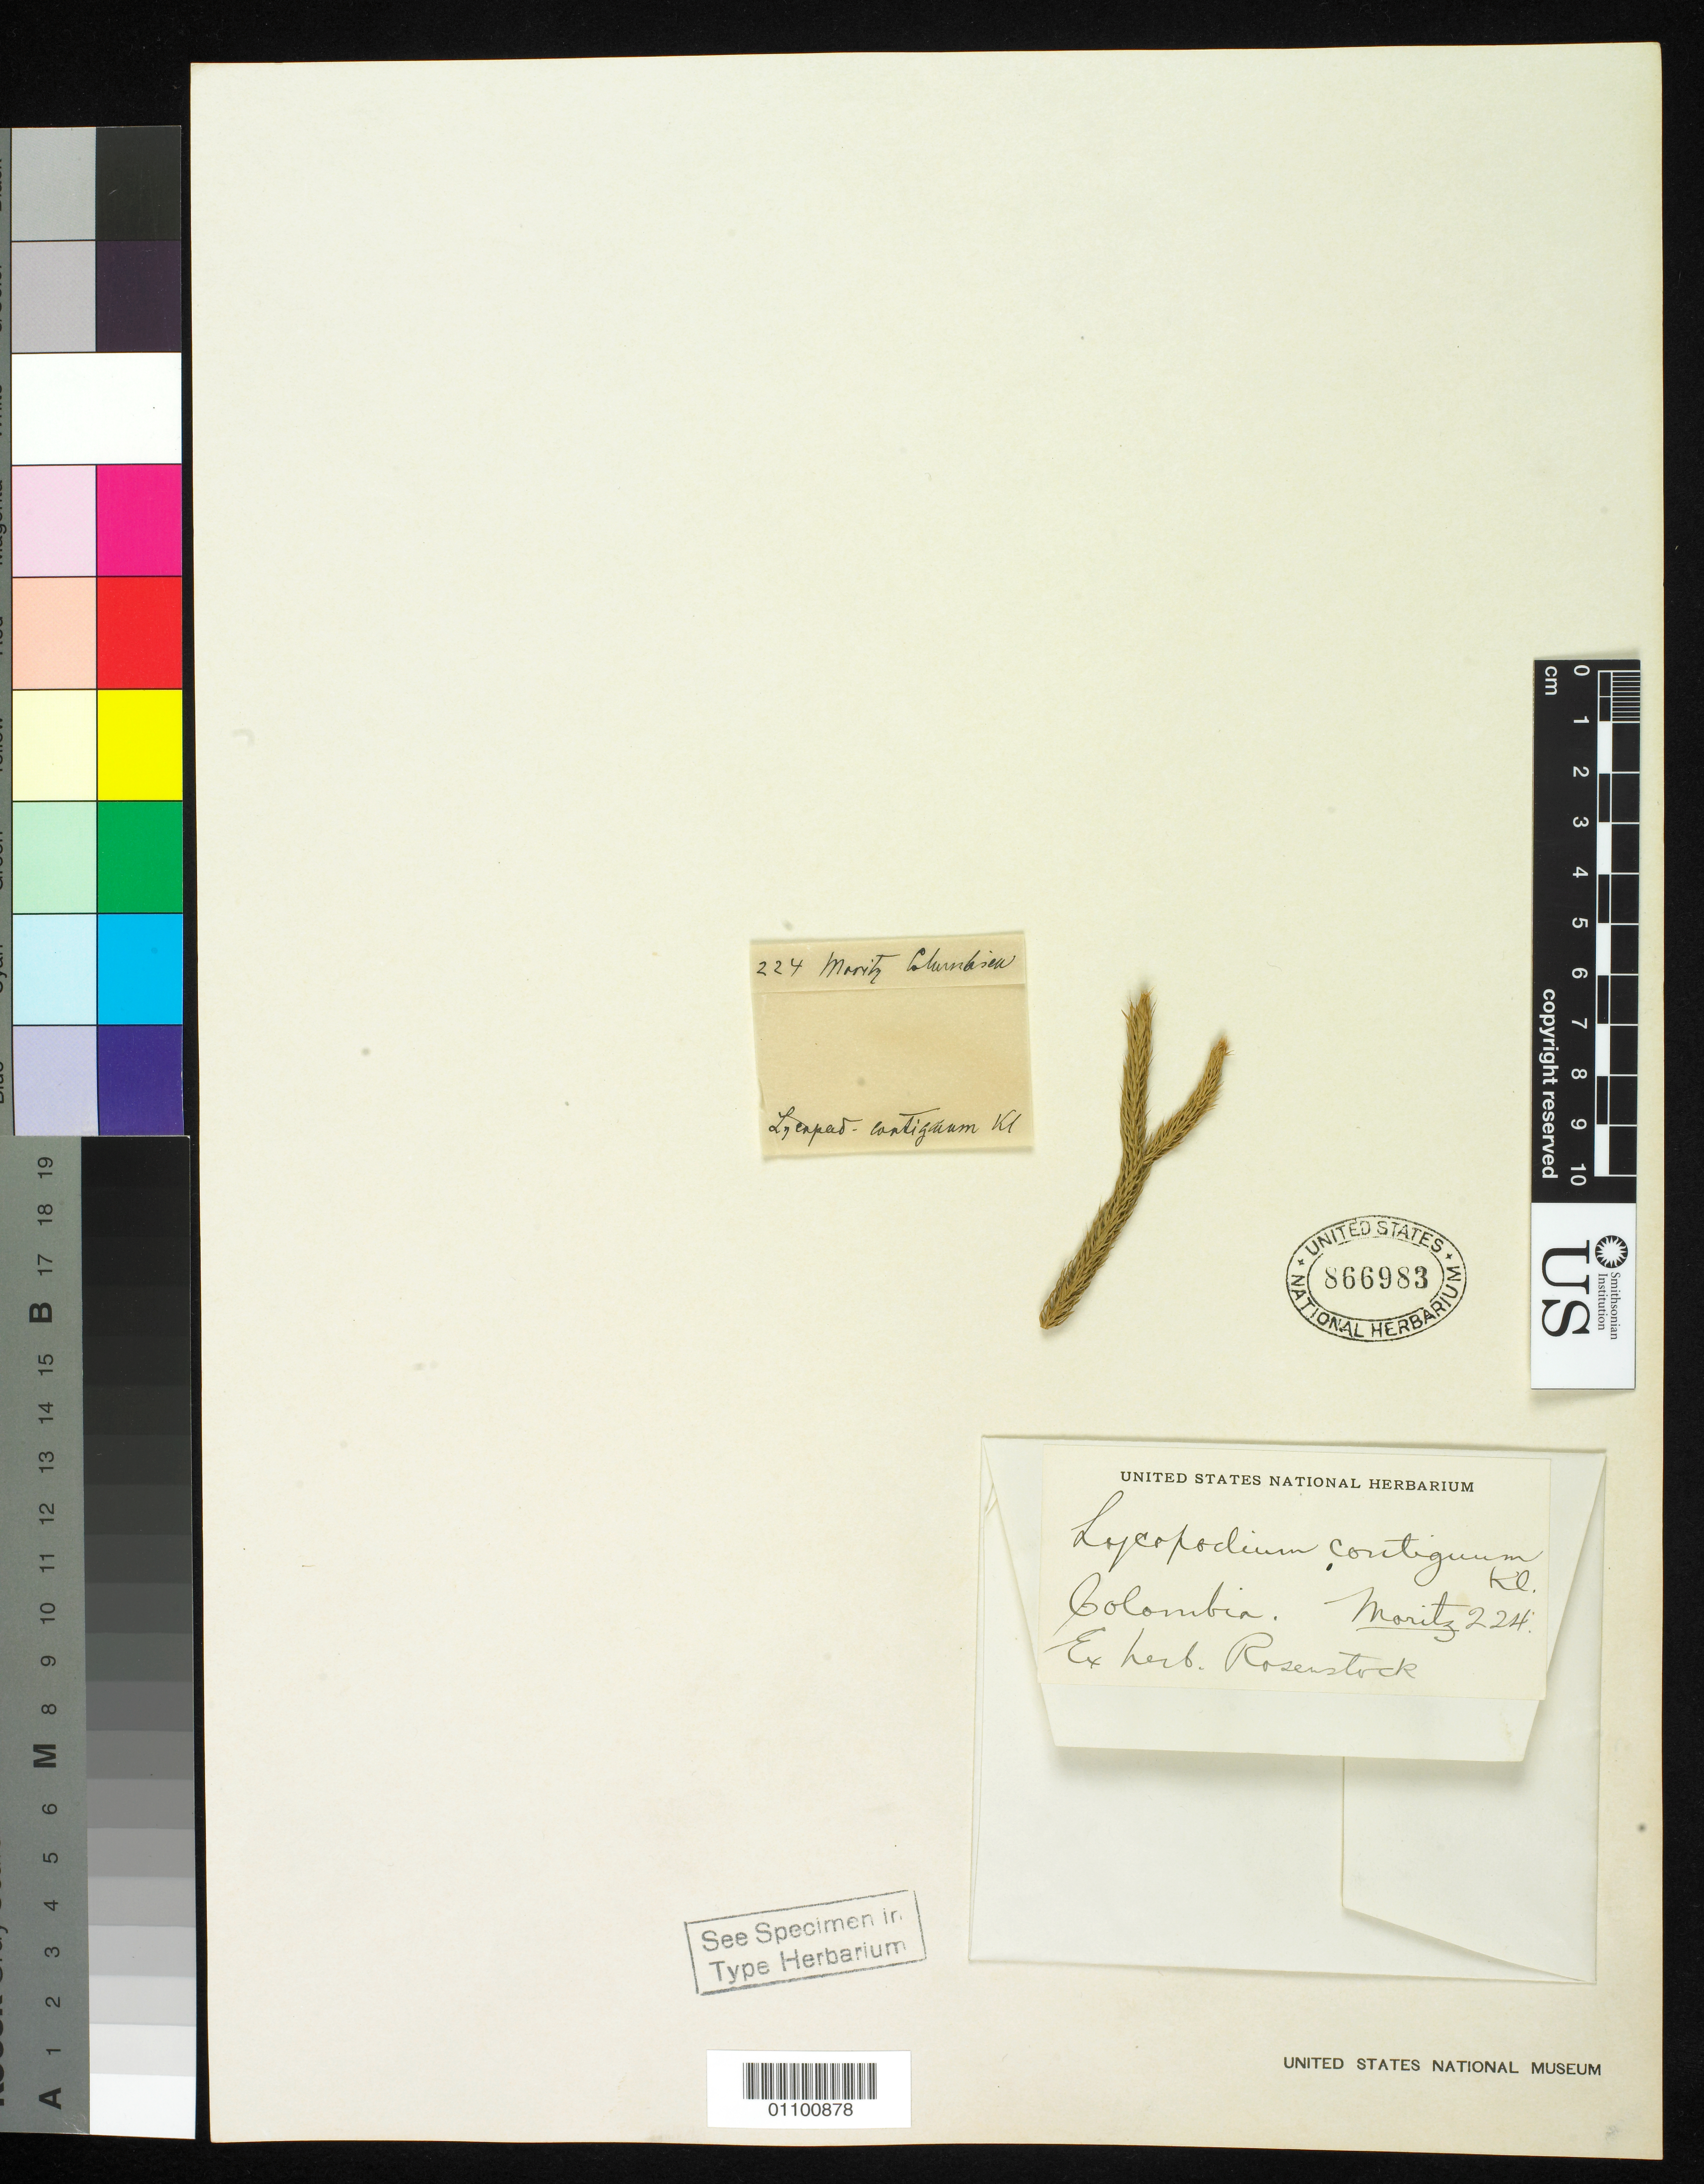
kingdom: Plantae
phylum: Tracheophyta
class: Lycopodiopsida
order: Lycopodiales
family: Lycopodiaceae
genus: Lycopodium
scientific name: Lycopodium contiguum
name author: Klotzsch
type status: Syntype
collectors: A. Moritz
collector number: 224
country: Colombia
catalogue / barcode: US 866983